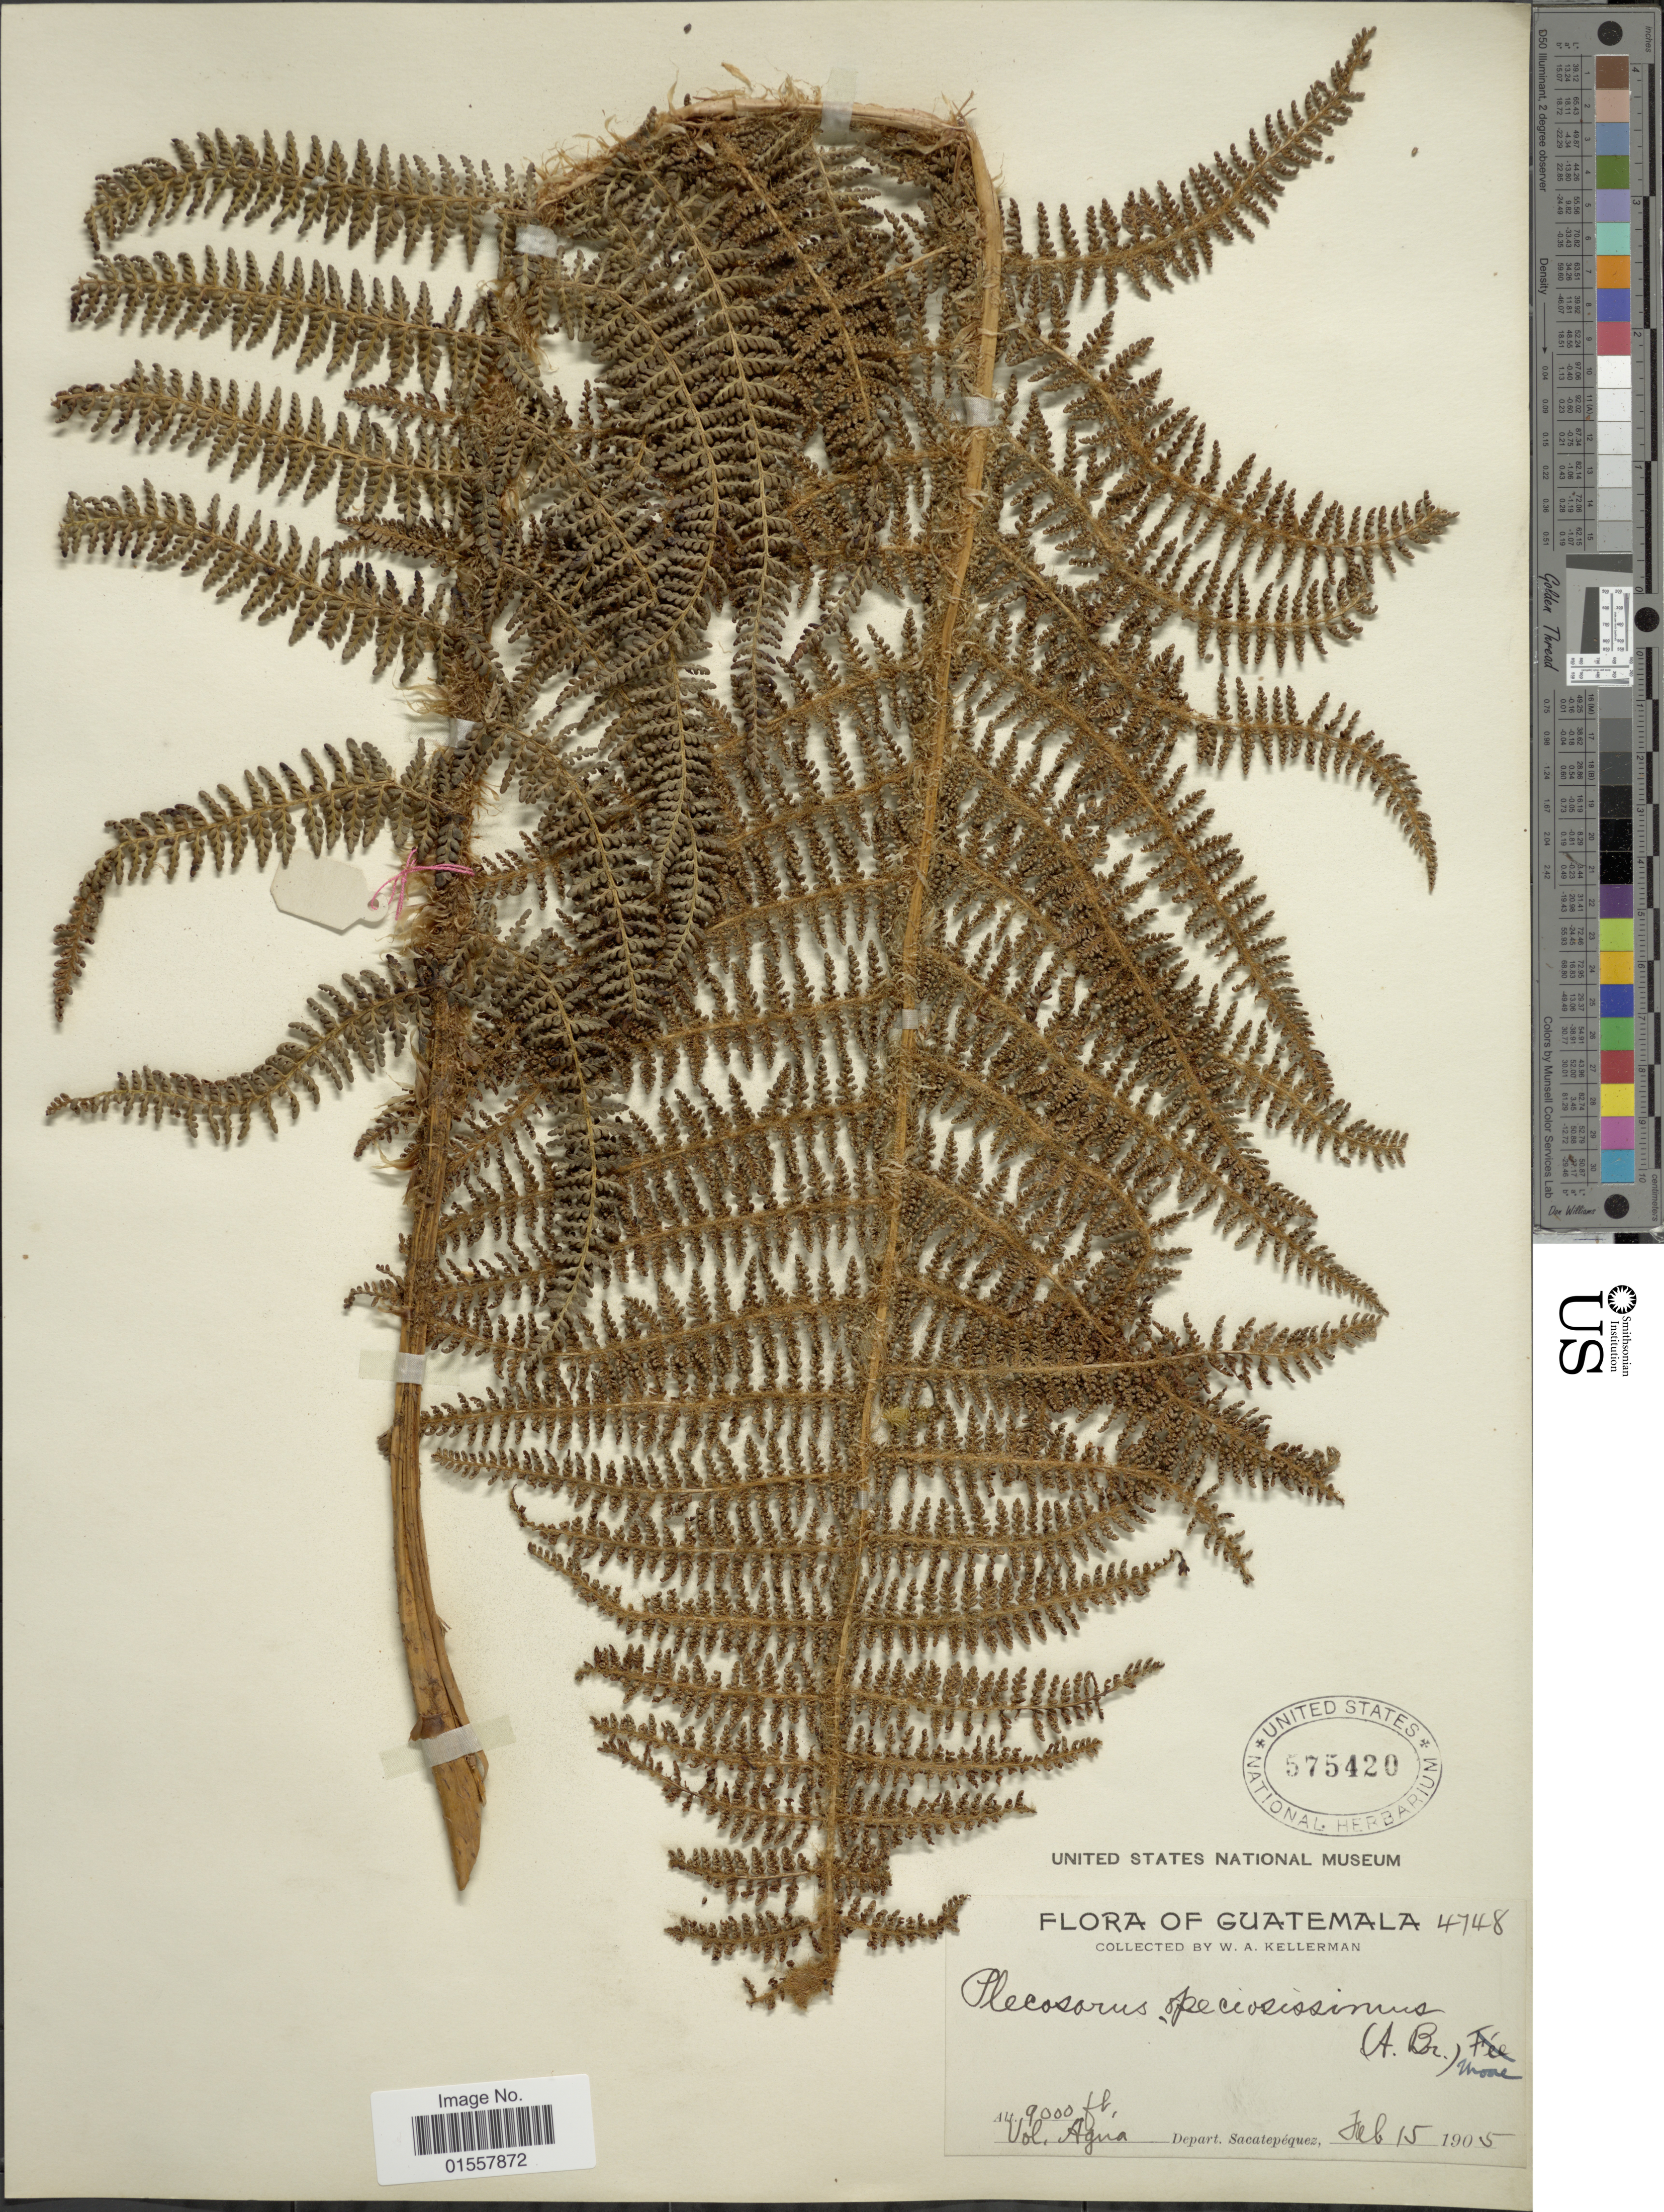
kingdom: Plantae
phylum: Tracheophyta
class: Polypodiopsida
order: Polypodiales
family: Dryopteridaceae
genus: Polystichum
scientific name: Polystichum speciosissimum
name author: (A. Braun ex Kunze) Copel.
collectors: W. Kellerman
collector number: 4748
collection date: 1905-02-15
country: Guatemala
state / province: Sacatepéquez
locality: Vol. Agua, Depart. Sacatepequez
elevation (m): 2743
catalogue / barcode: US 575420